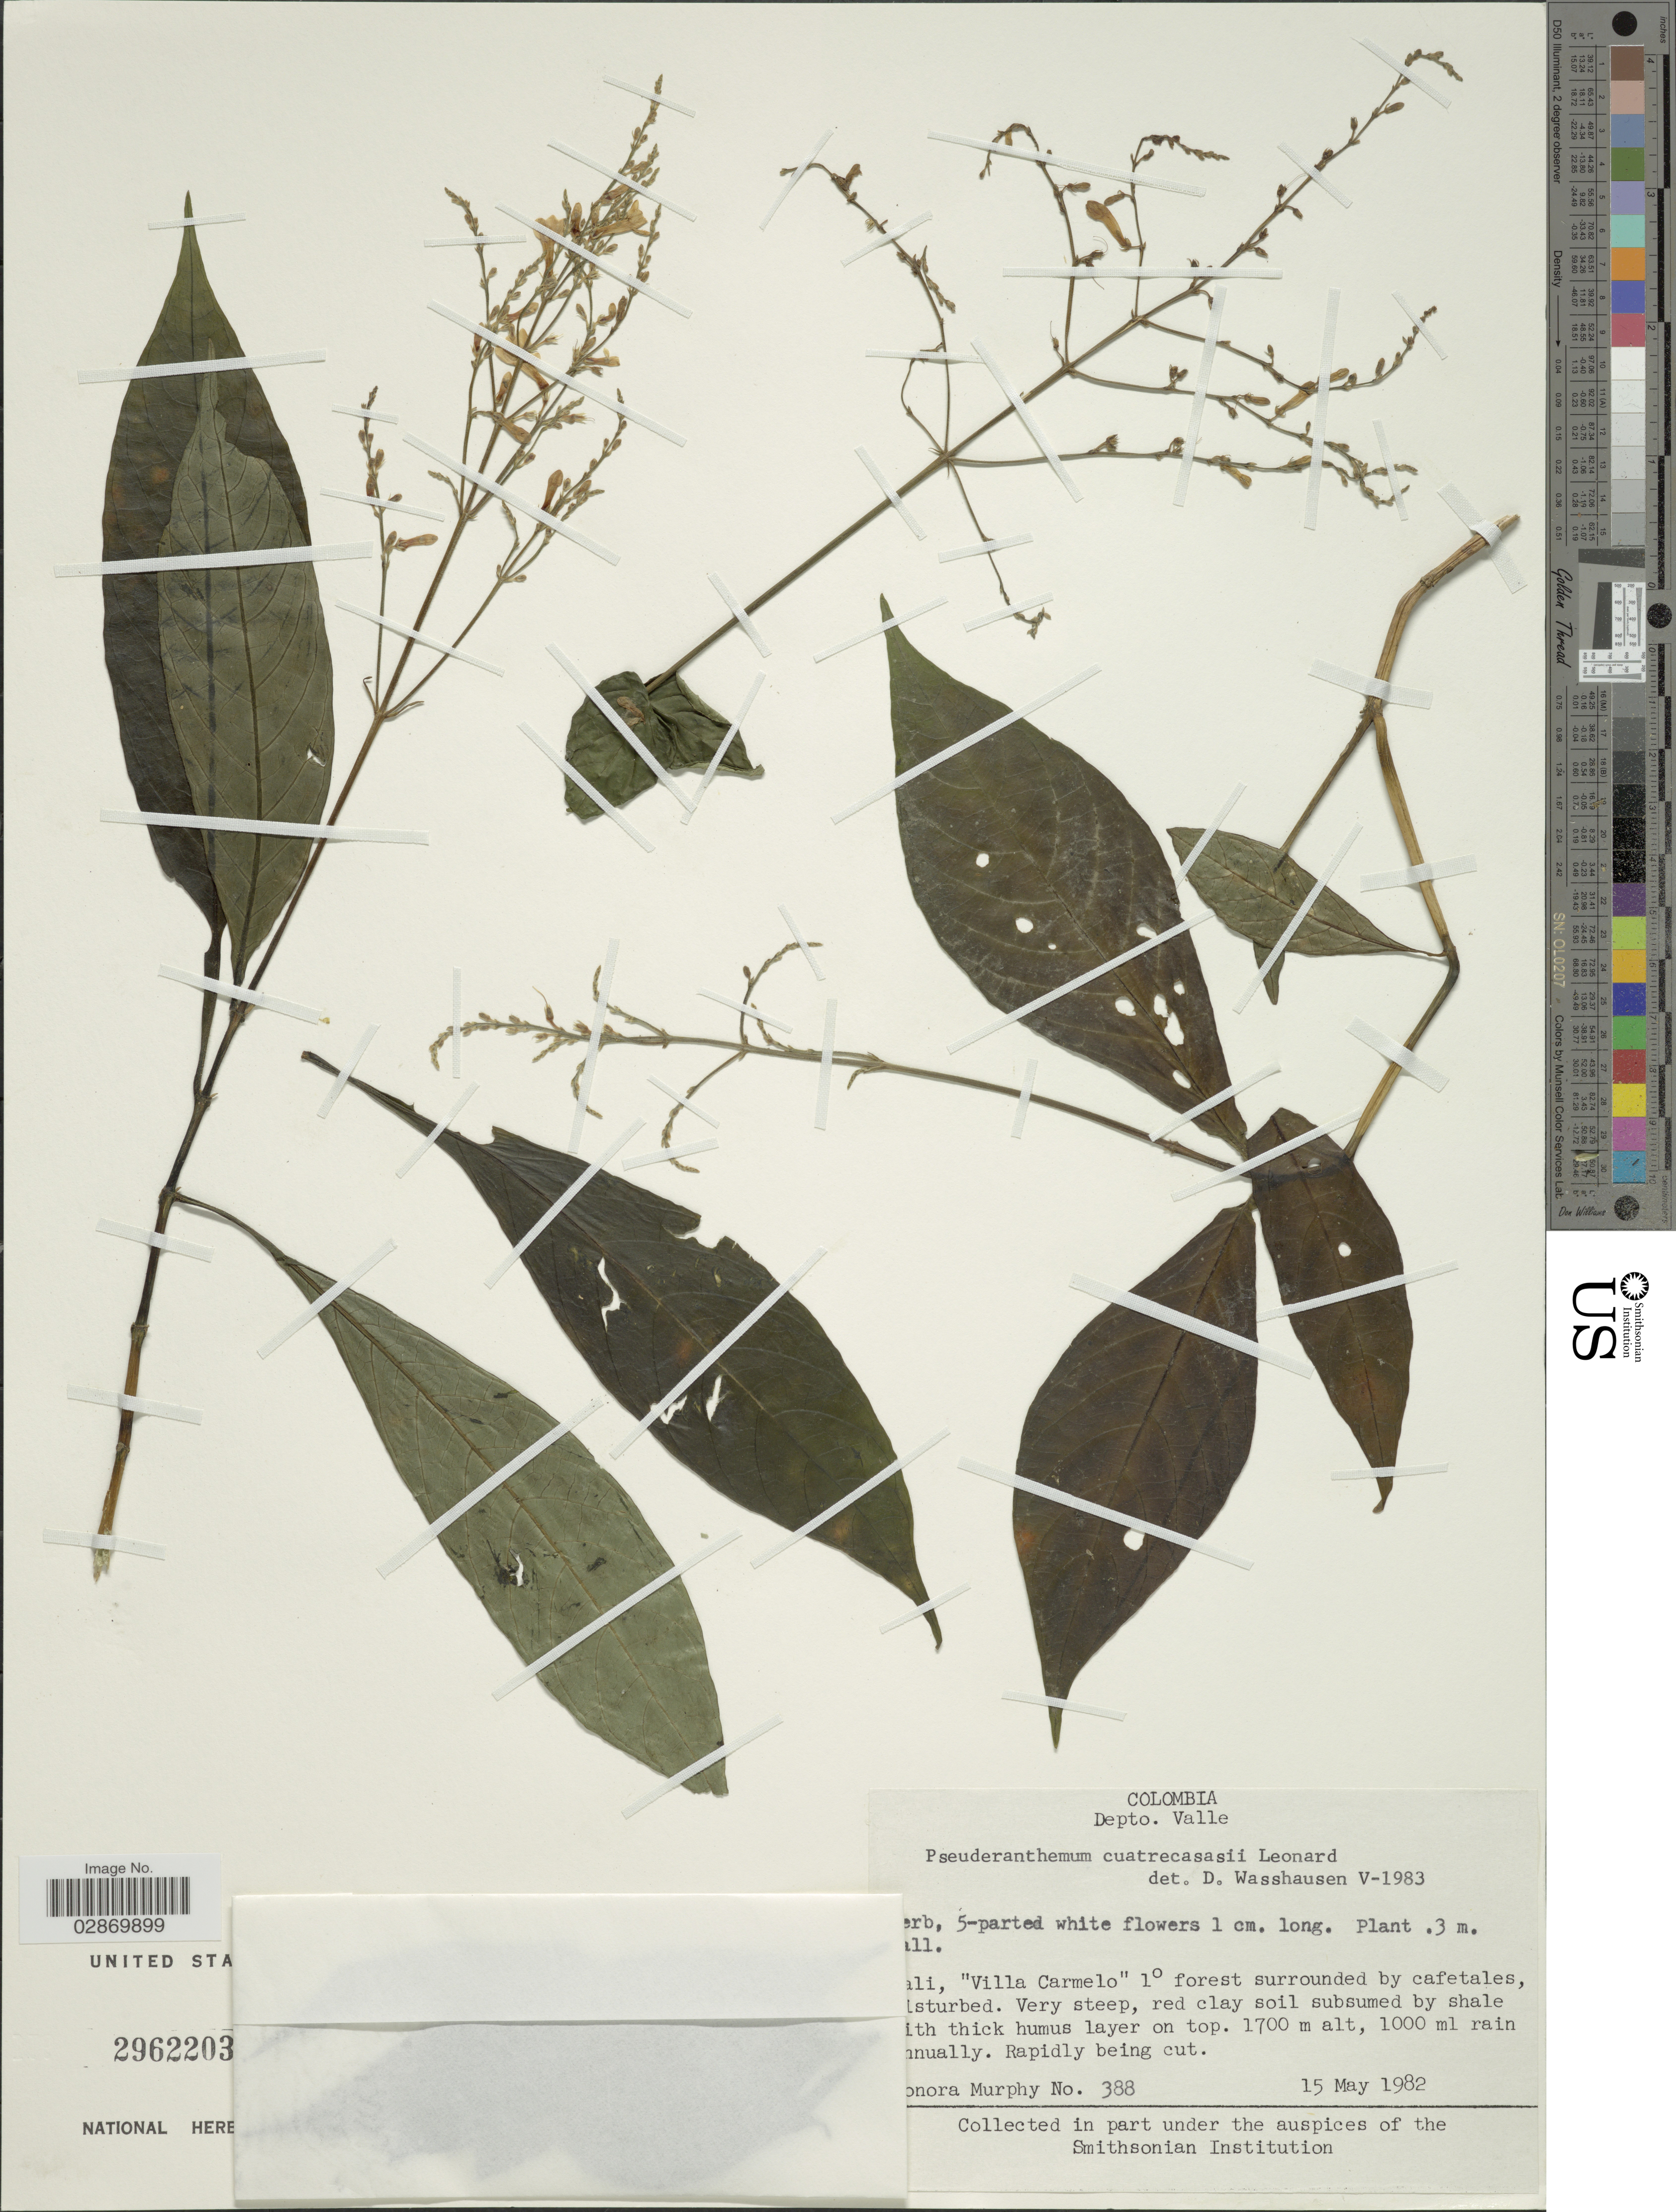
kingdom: Plantae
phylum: Tracheophyta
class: Magnoliopsida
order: Lamiales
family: Acanthaceae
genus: Pseuderanthemum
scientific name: Pseuderanthemum dawei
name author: Turrill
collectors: H. Murphy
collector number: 388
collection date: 1982-05-15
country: Colombia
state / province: Valle del Cauca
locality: Depto. Valle, Cali, "Villa Carmelo" 1° forest surrounded by cafetales.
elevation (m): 1700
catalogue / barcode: US 2962203